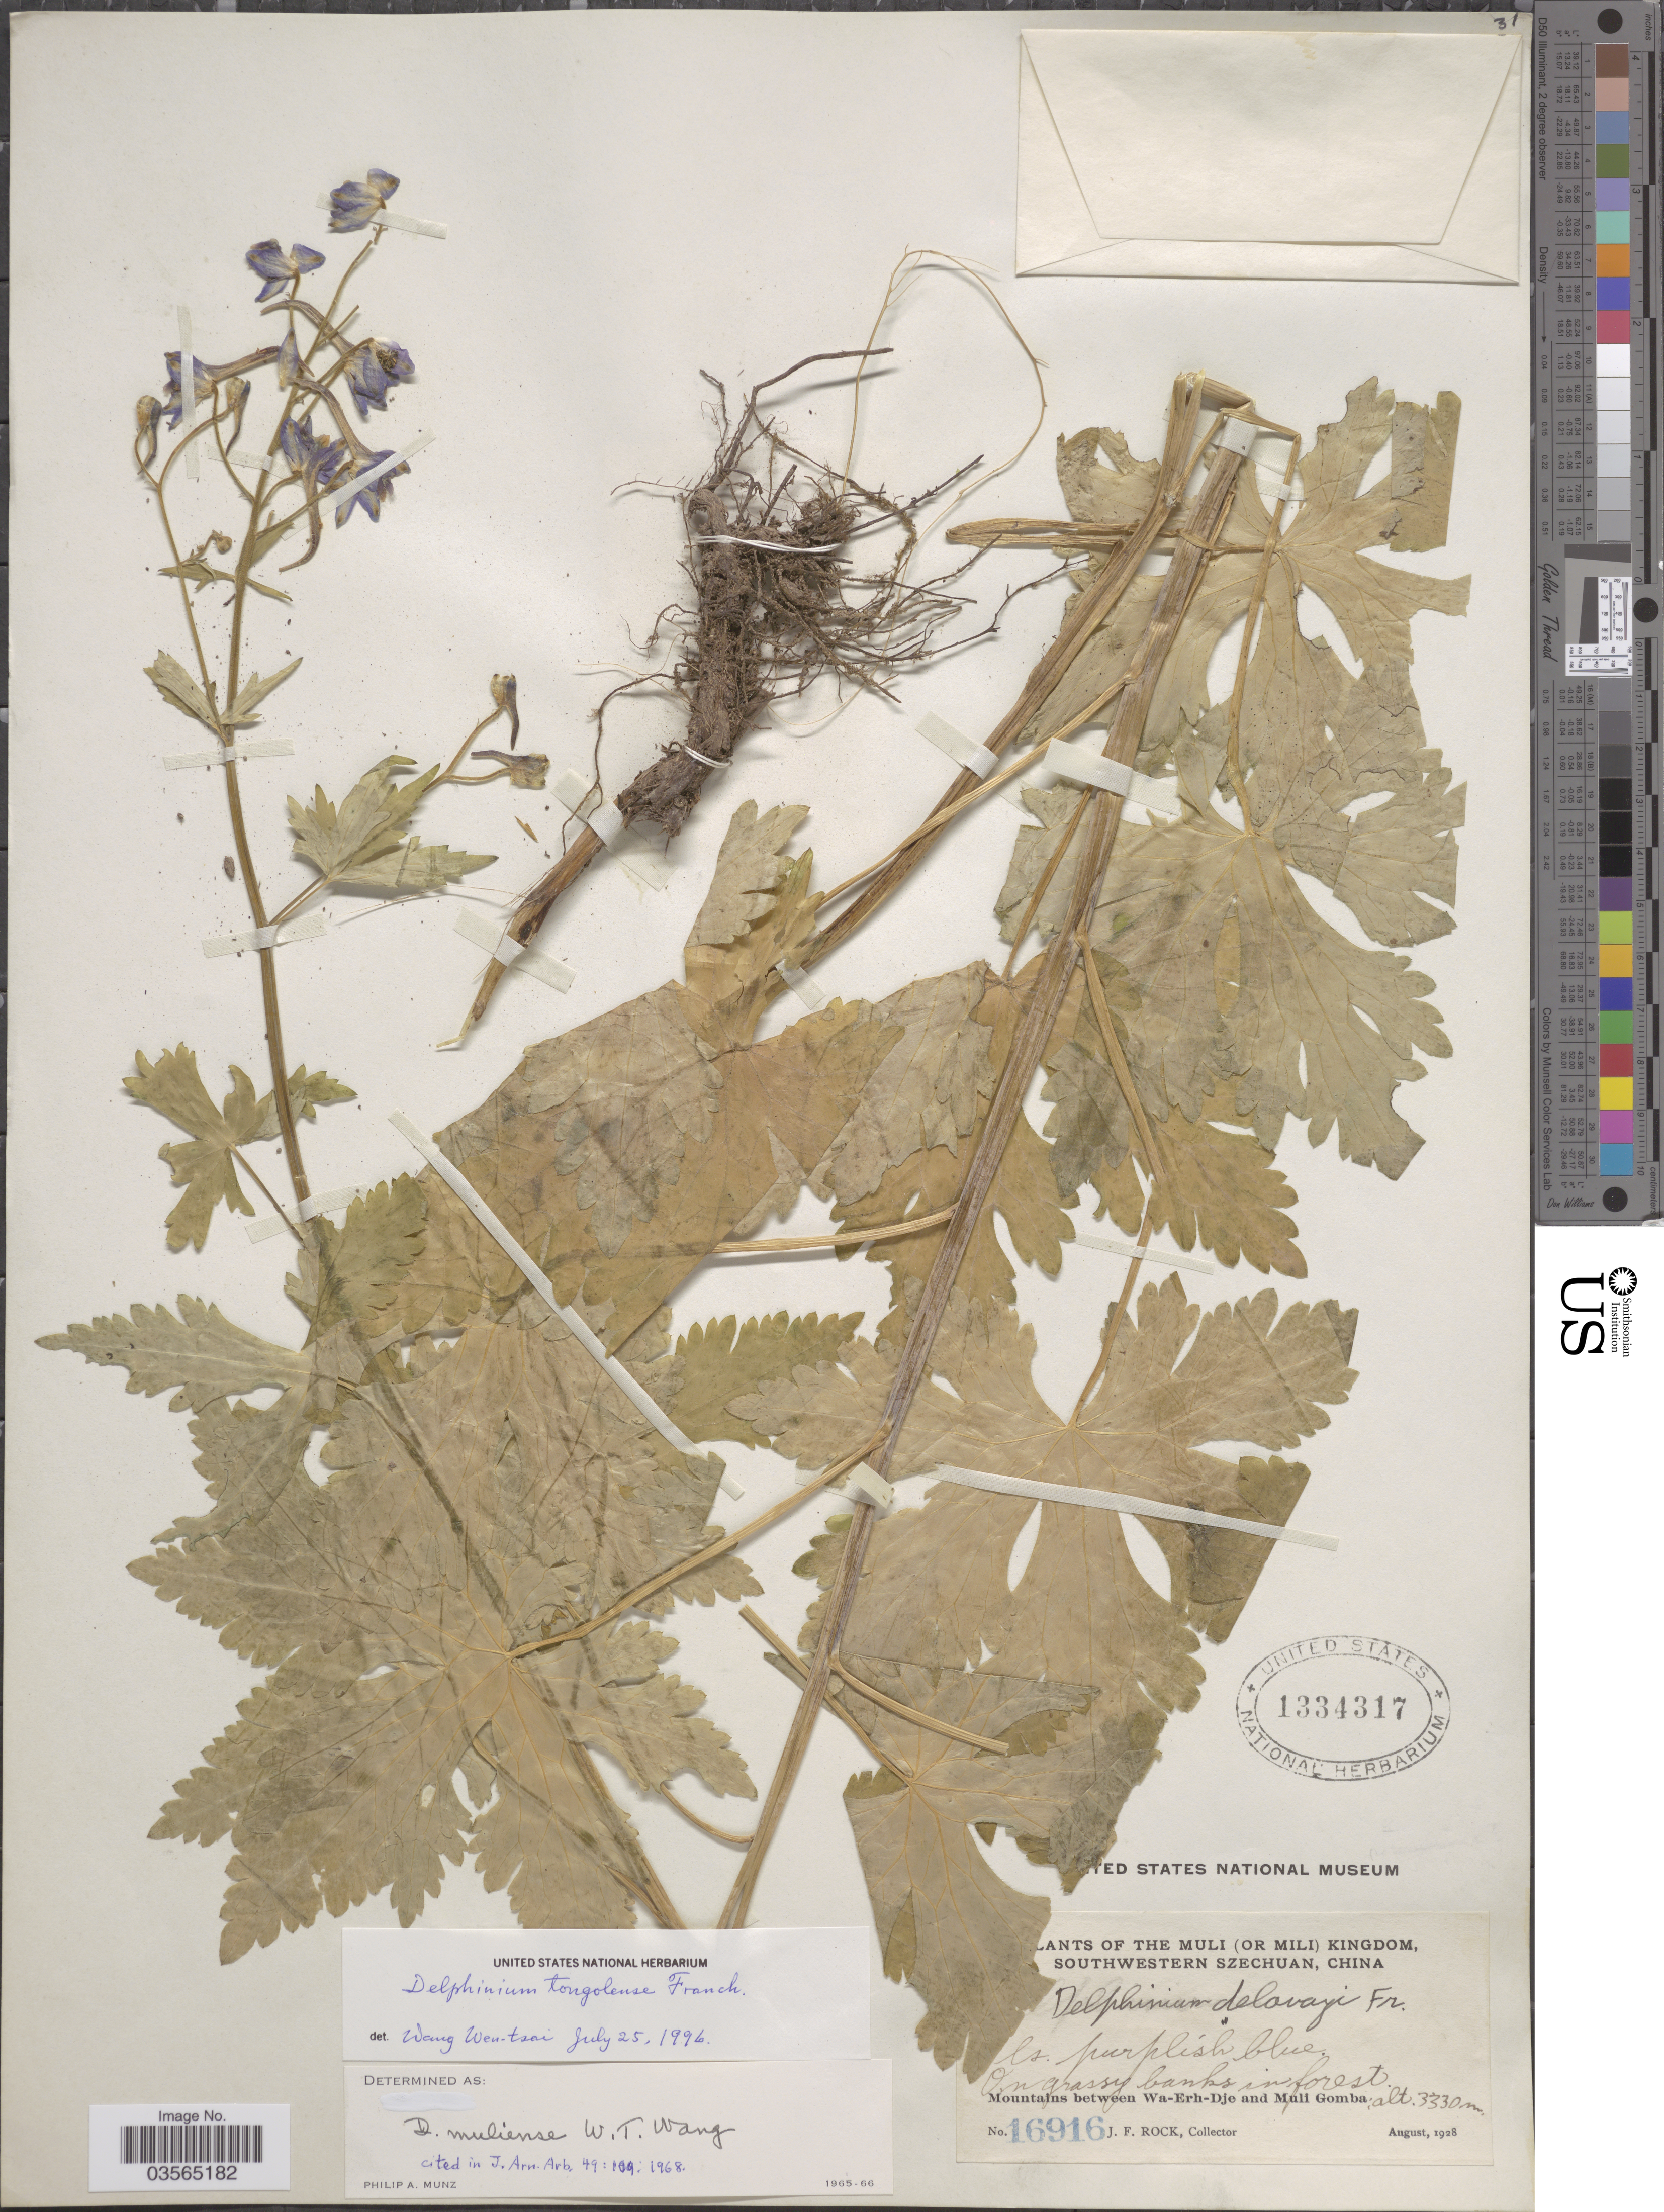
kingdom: Plantae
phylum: Tracheophyta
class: Magnoliopsida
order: Ranunculales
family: Ranunculaceae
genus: Delphinium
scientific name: Delphinium tongolense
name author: Franch.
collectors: J. Rock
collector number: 16916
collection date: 1928-08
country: China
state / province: Sichuan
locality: The Muli (or Mili) Kingdom, Southwestern Szechuan. Mountains between Wa-Erh-Dje and Muli Gomba.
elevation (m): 3330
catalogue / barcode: US 1334317